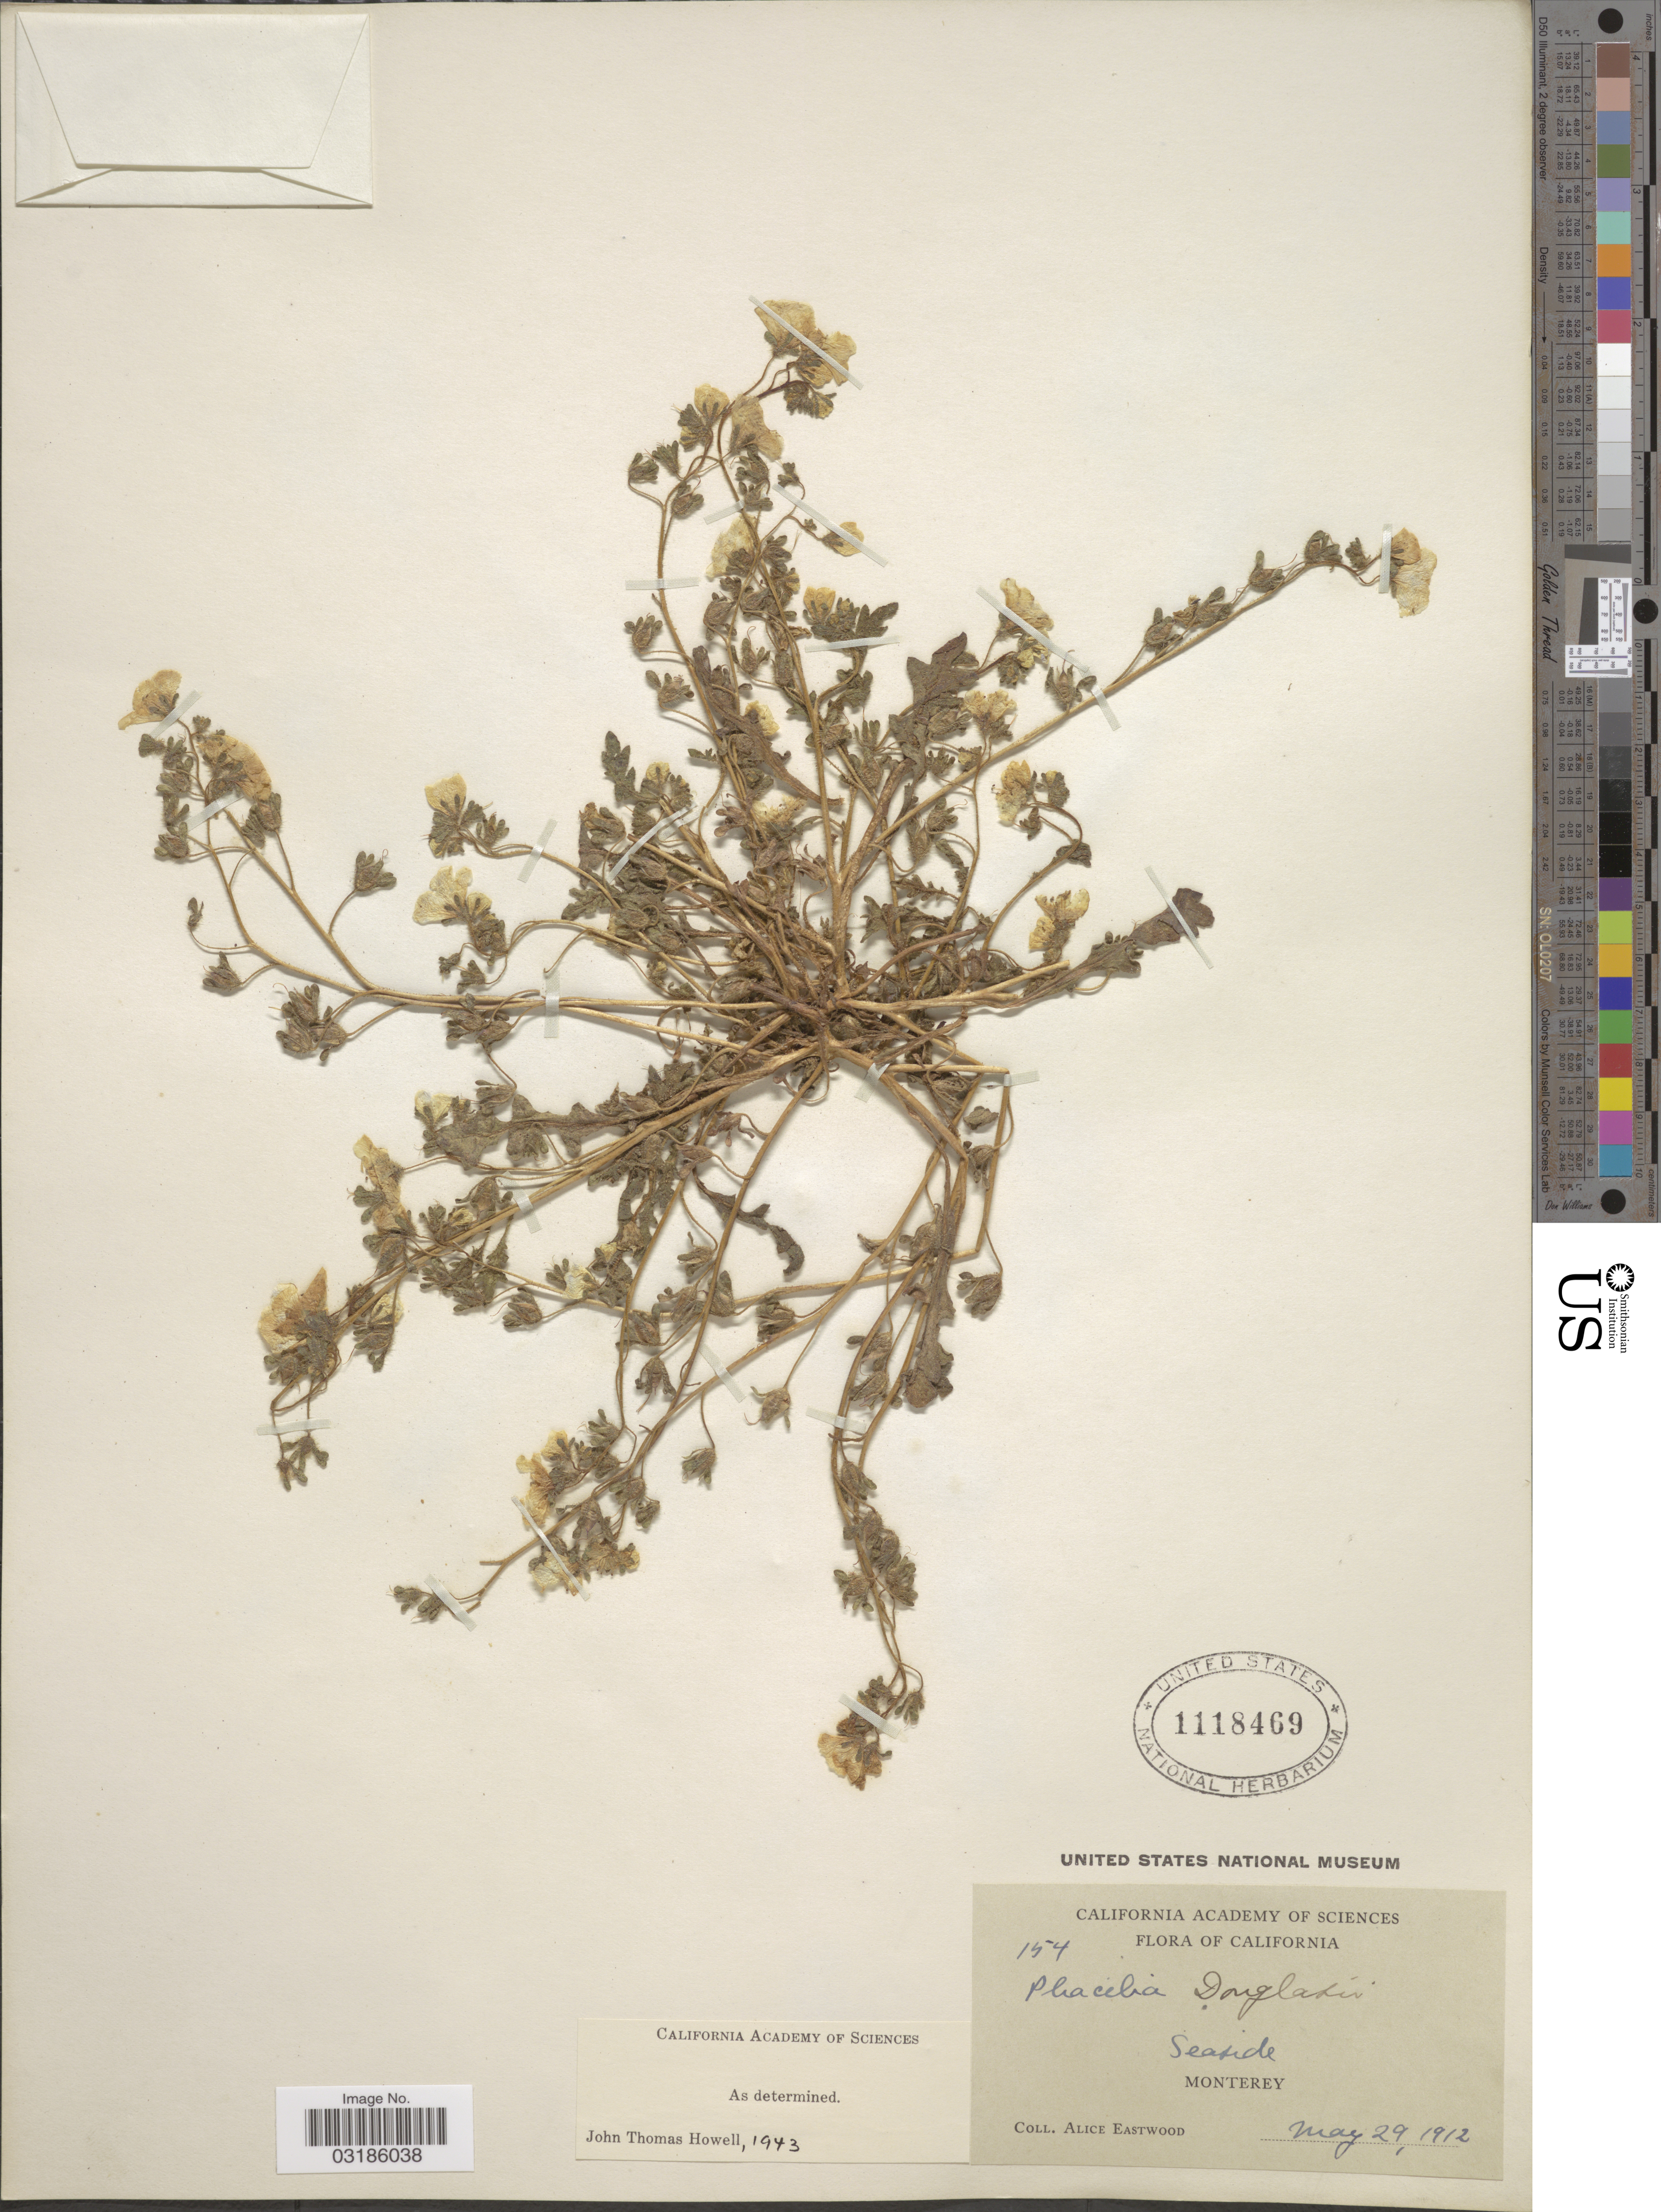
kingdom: Plantae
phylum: Tracheophyta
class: Magnoliopsida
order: Boraginales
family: Hydrophyllaceae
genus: Phacelia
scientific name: Phacelia douglasii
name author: (Benth.) Torr.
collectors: A. Eastwood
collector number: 154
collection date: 1912-05-29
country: United States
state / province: California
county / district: Monterey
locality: Seaside. Monterey.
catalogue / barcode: US 1118469